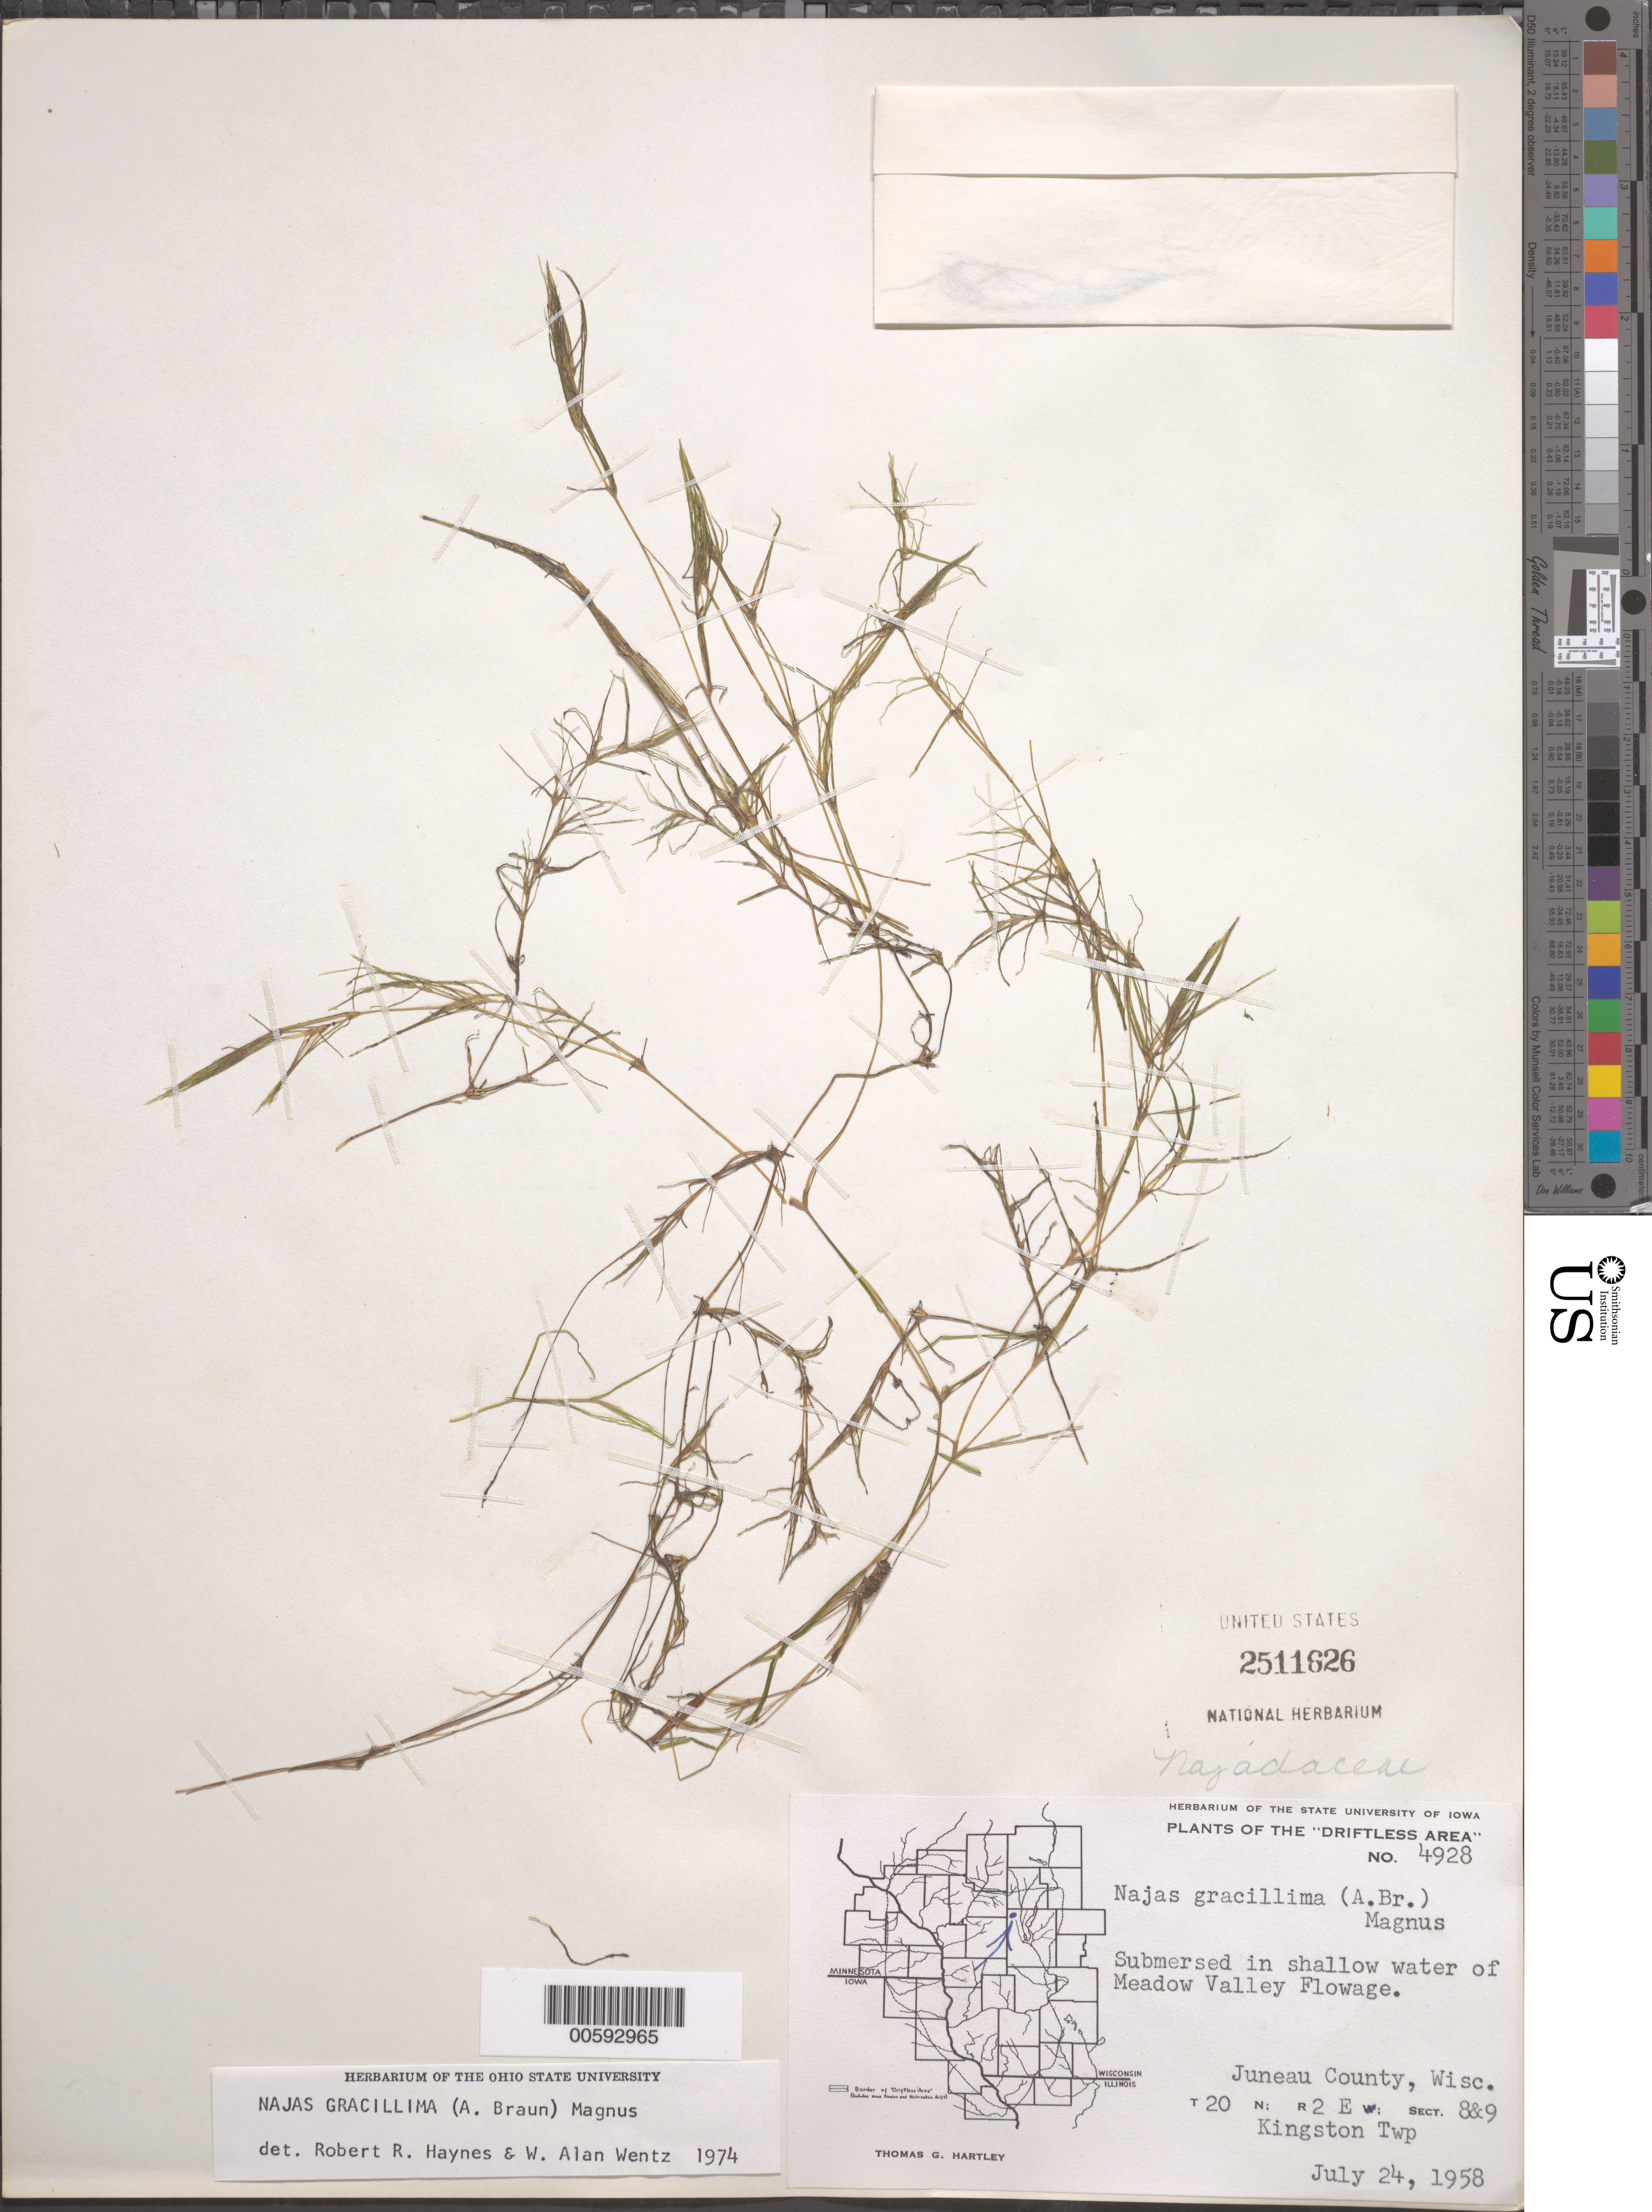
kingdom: Plantae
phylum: Tracheophyta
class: Liliopsida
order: Alismatales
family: Hydrocharitaceae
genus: Najas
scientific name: Najas gracillima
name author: (A. Braun) Magnus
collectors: T. G. Hartley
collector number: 4928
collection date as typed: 24 Jul 1958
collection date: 1958-07-24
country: United States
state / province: Wisconsin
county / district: Juneau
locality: Kingston Twp., Meadow Valley Flowage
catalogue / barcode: US 2511626